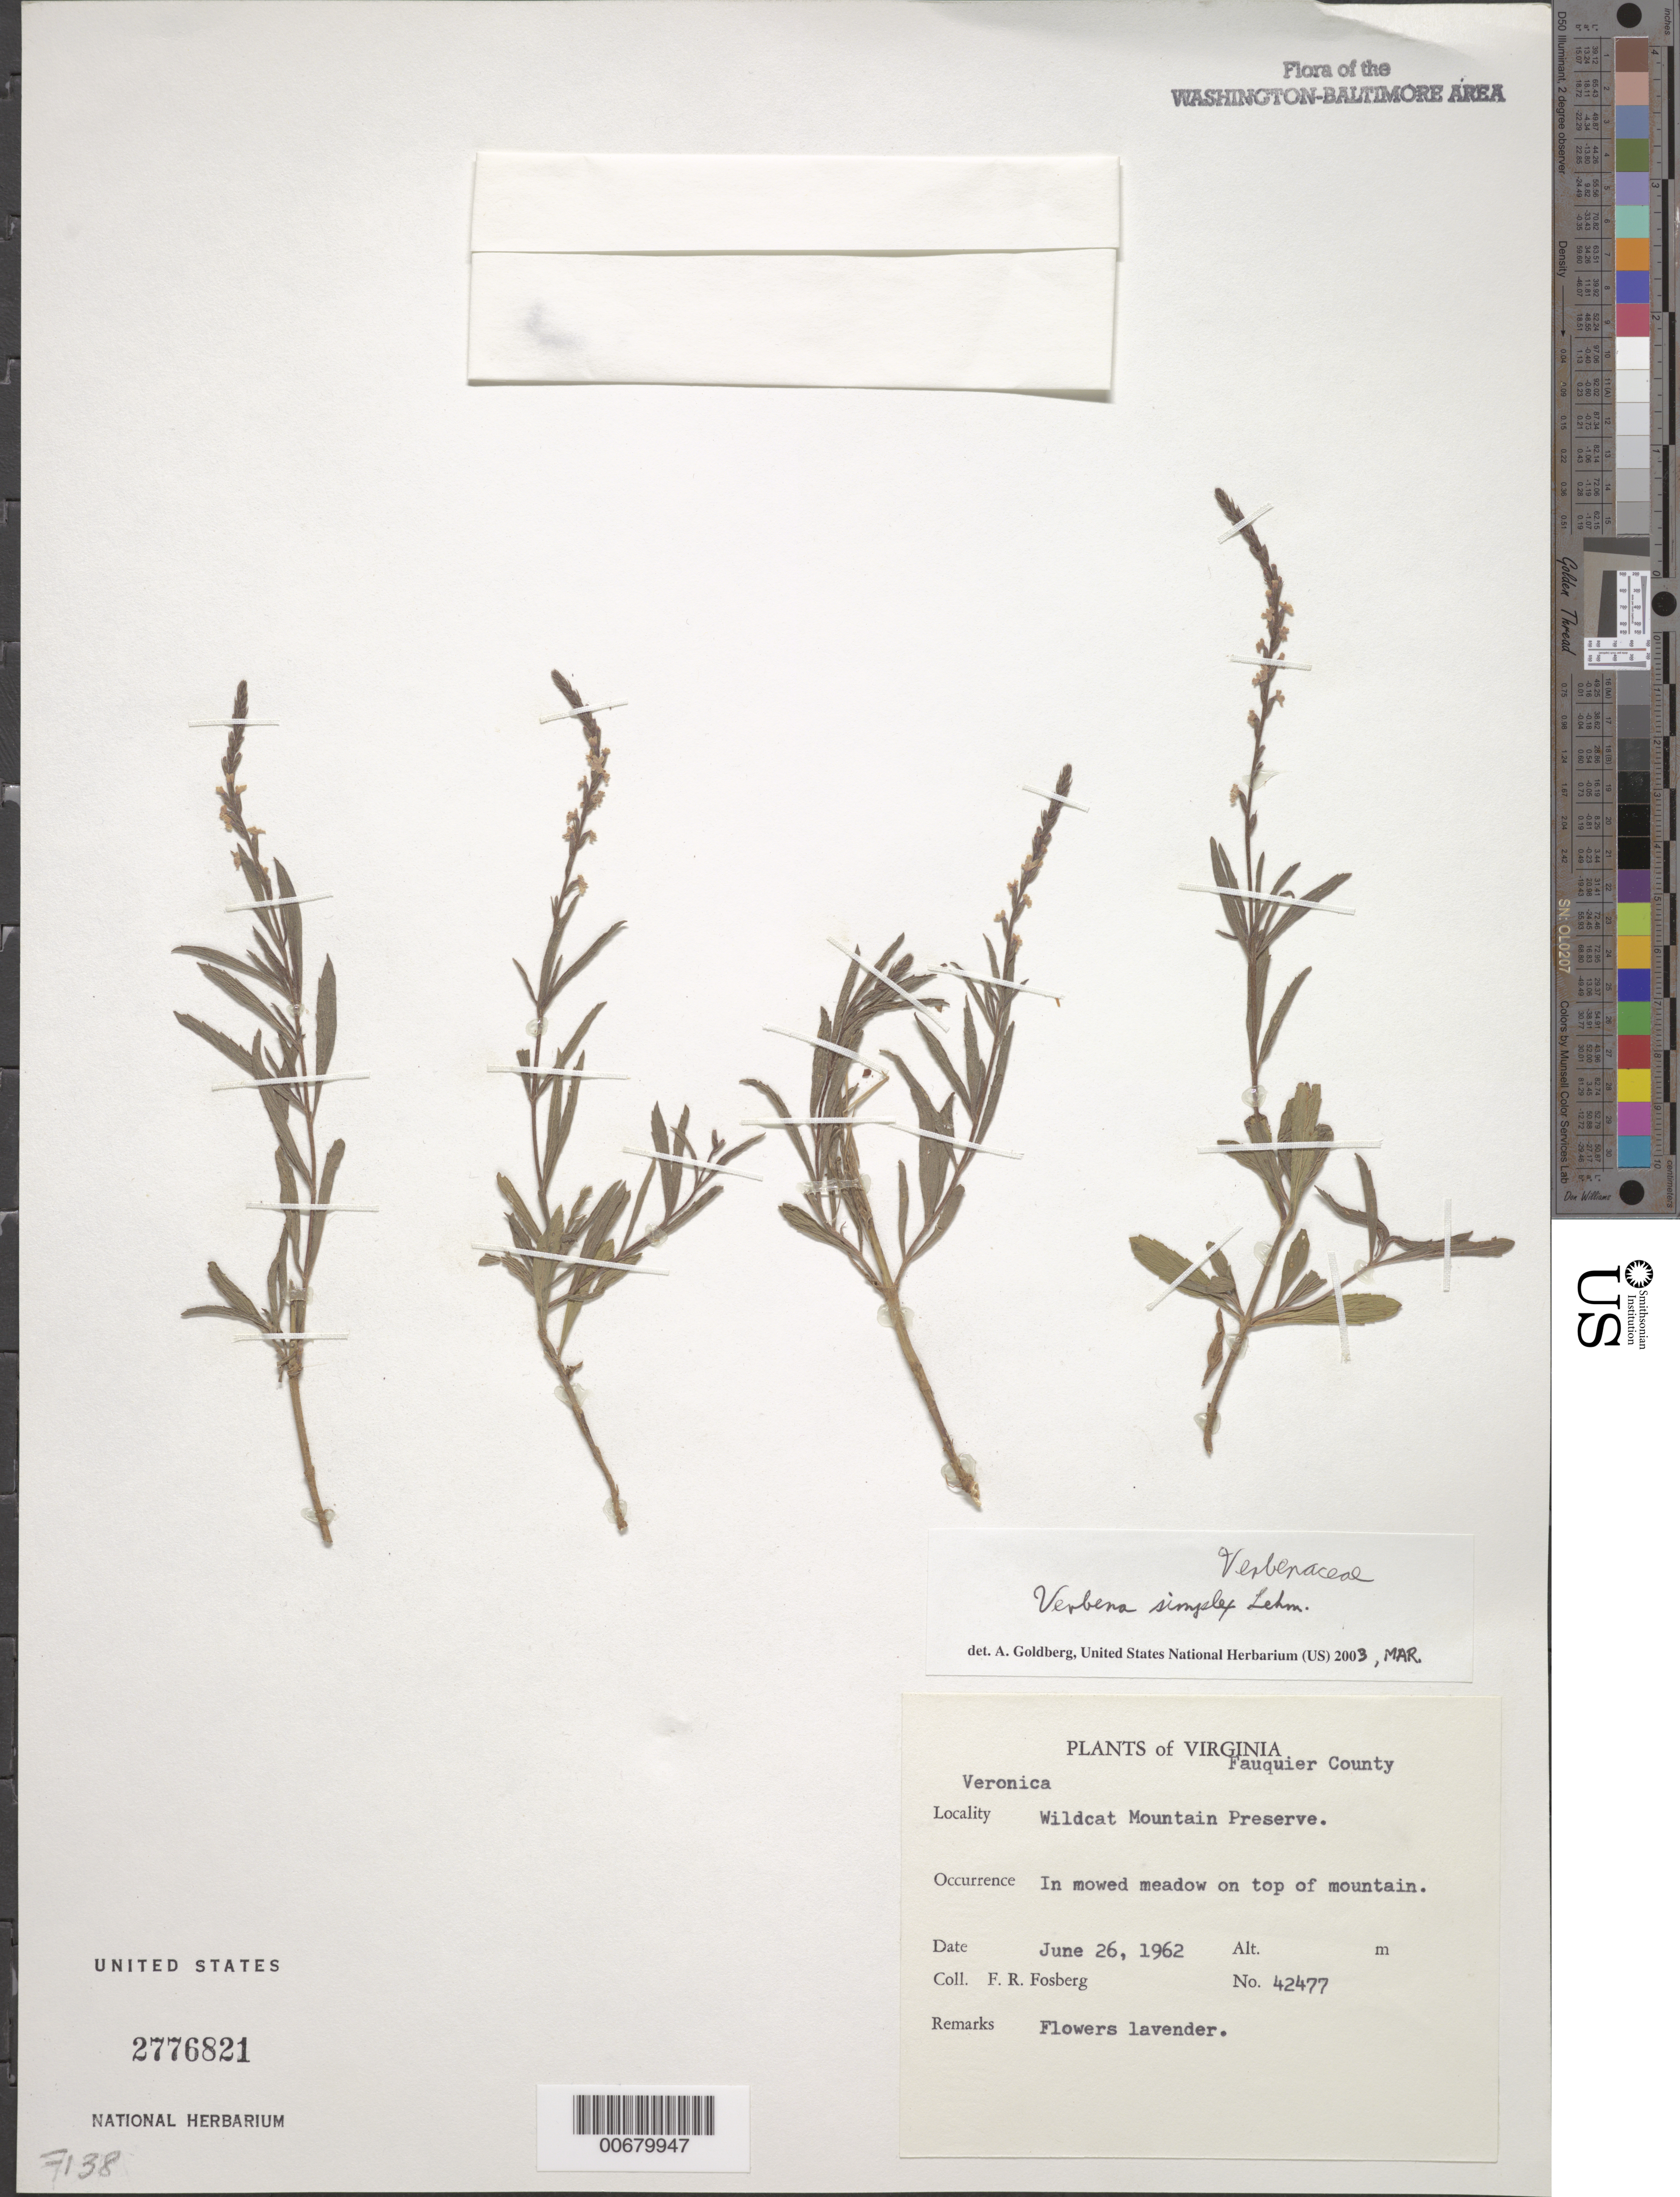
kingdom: Plantae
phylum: Tracheophyta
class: Magnoliopsida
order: Lamiales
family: Verbenaceae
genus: Verbena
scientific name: Verbena simplex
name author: F. Lehm.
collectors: F. R. Fosberg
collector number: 42477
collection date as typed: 26 Jun 1962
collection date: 1962-06-26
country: United States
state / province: Virginia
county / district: Fauquier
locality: Wildcat Mountain Preserve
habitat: In mowed meadow on top of mountain.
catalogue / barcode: US 2776821